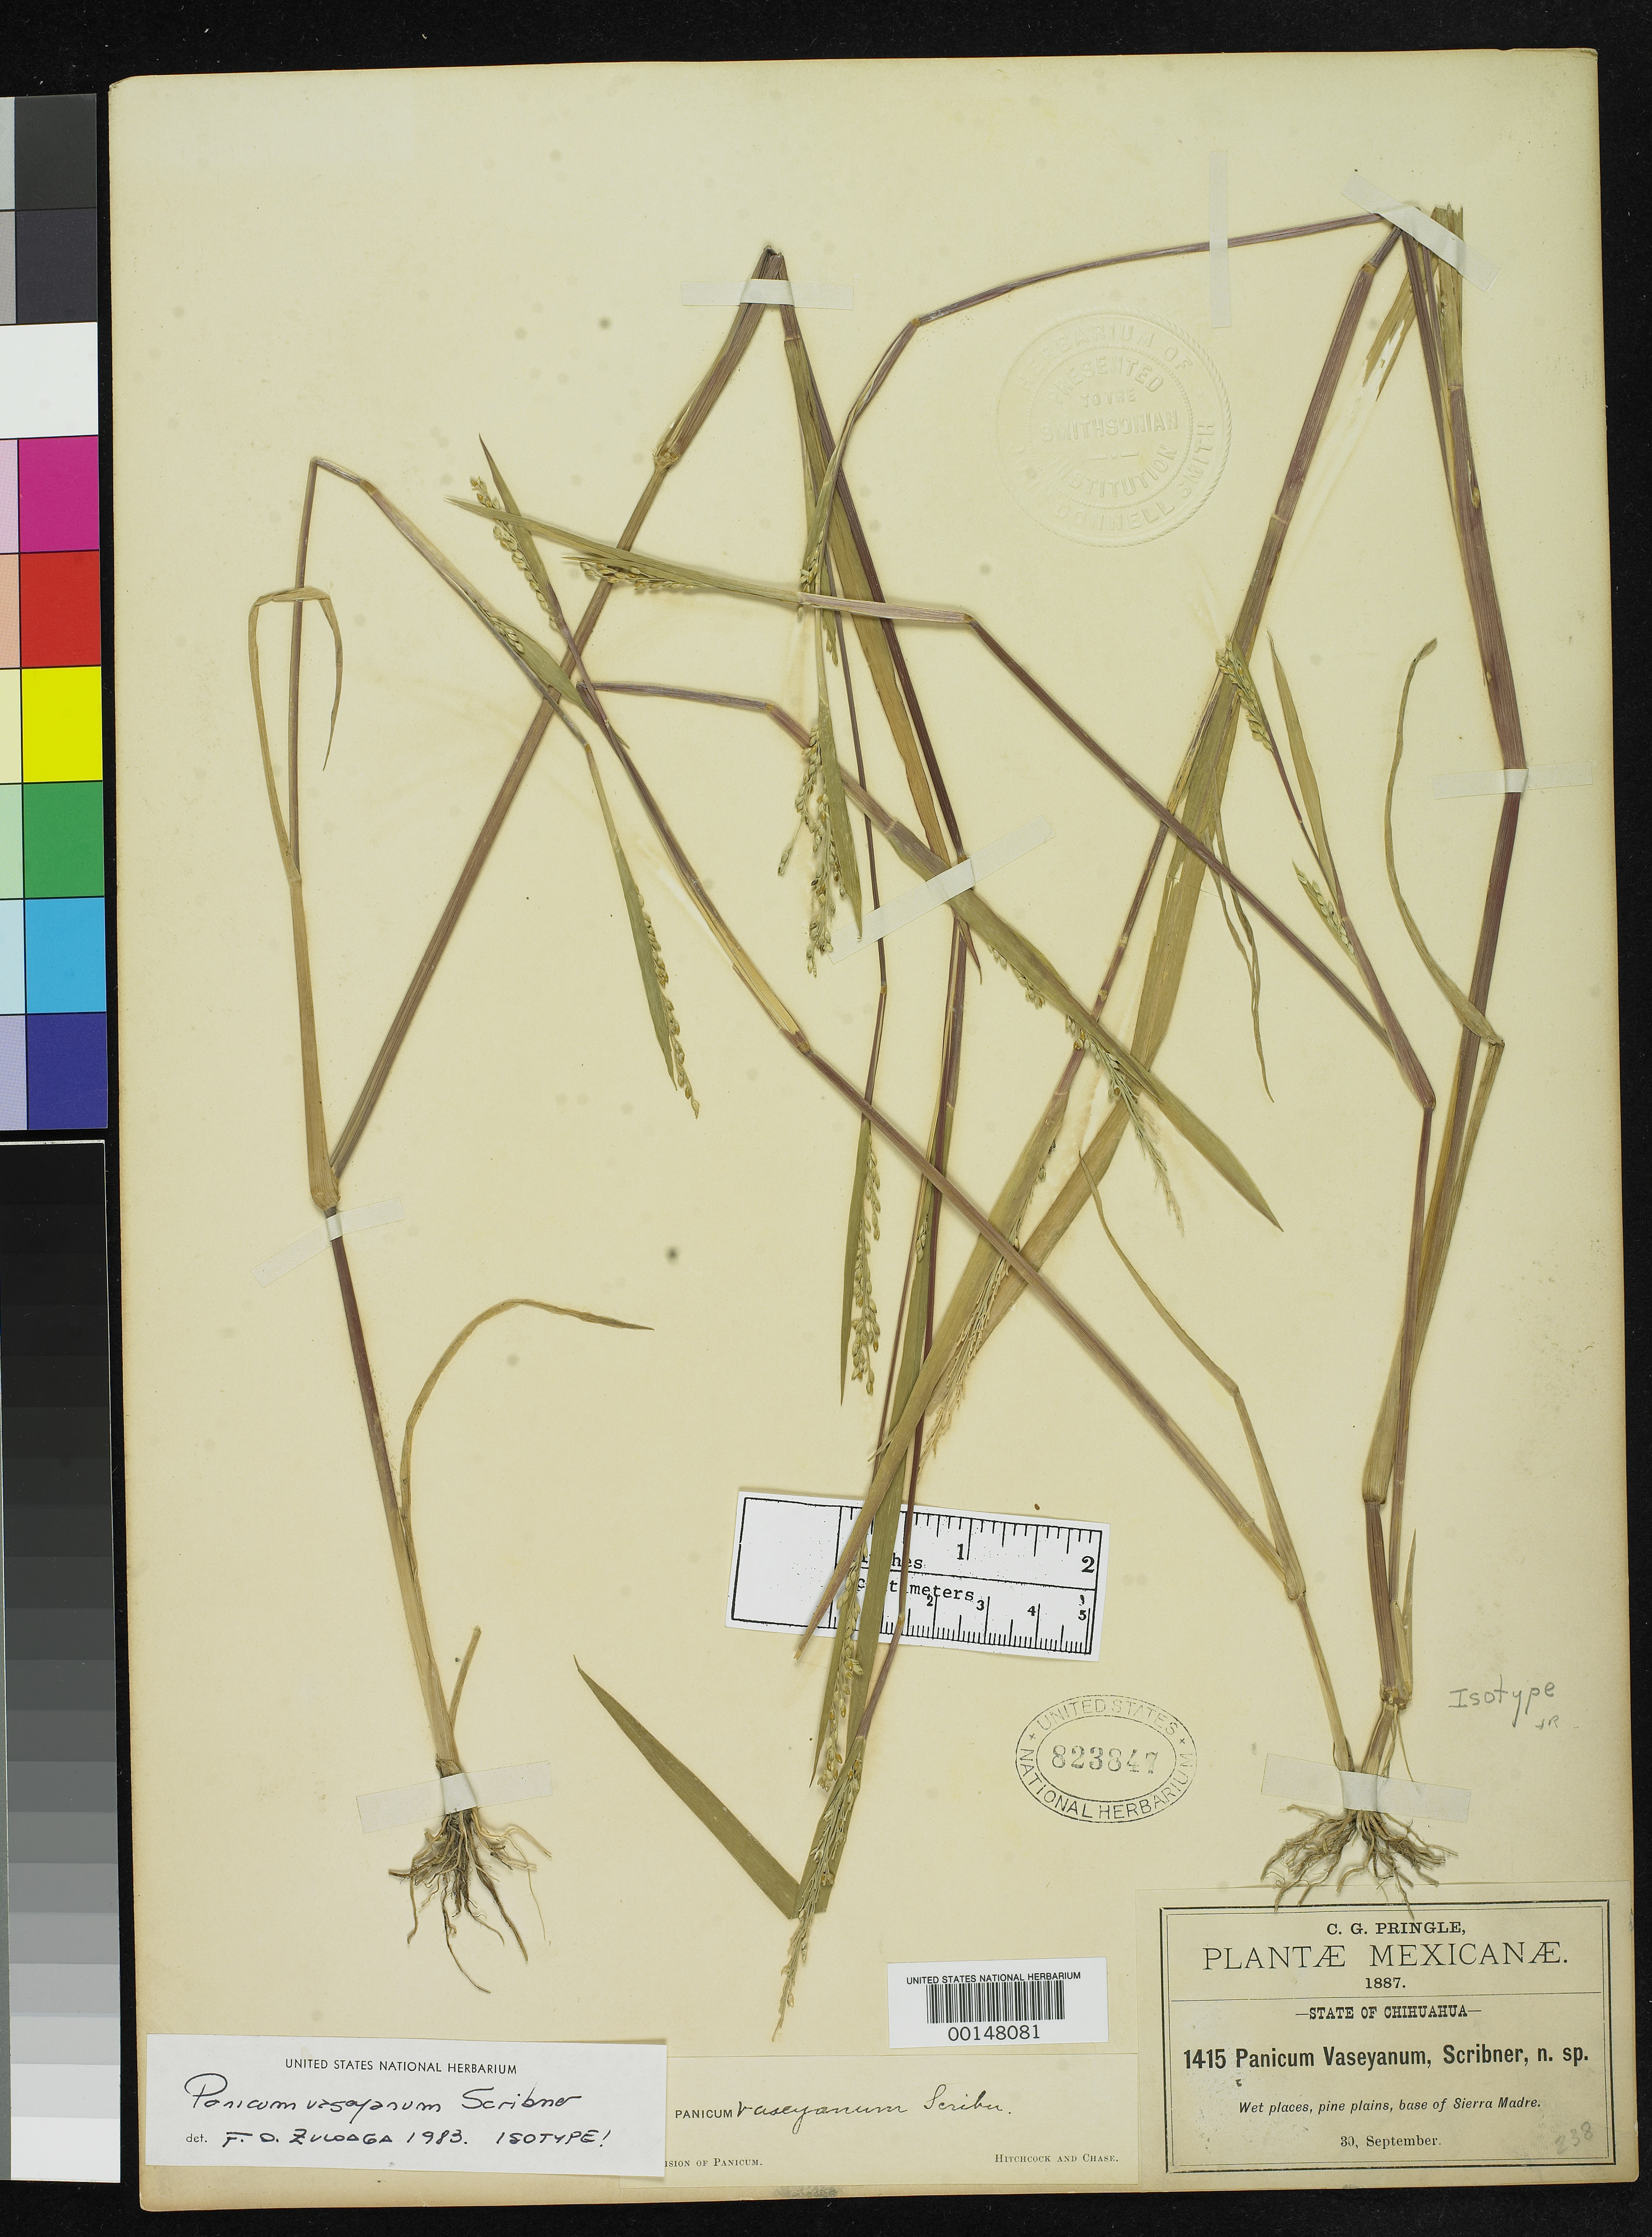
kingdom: Plantae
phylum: Tracheophyta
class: Liliopsida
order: Poales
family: Poaceae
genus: Panicum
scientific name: Panicum vaseyanum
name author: Scribn. ex W.J. Beal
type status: Isotype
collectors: C. G. Pringle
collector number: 1415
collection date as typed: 30 Sep 1887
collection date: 1887-09-30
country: Mexico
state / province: Chihuahua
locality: Base of Sierra Madre.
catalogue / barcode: US 823847